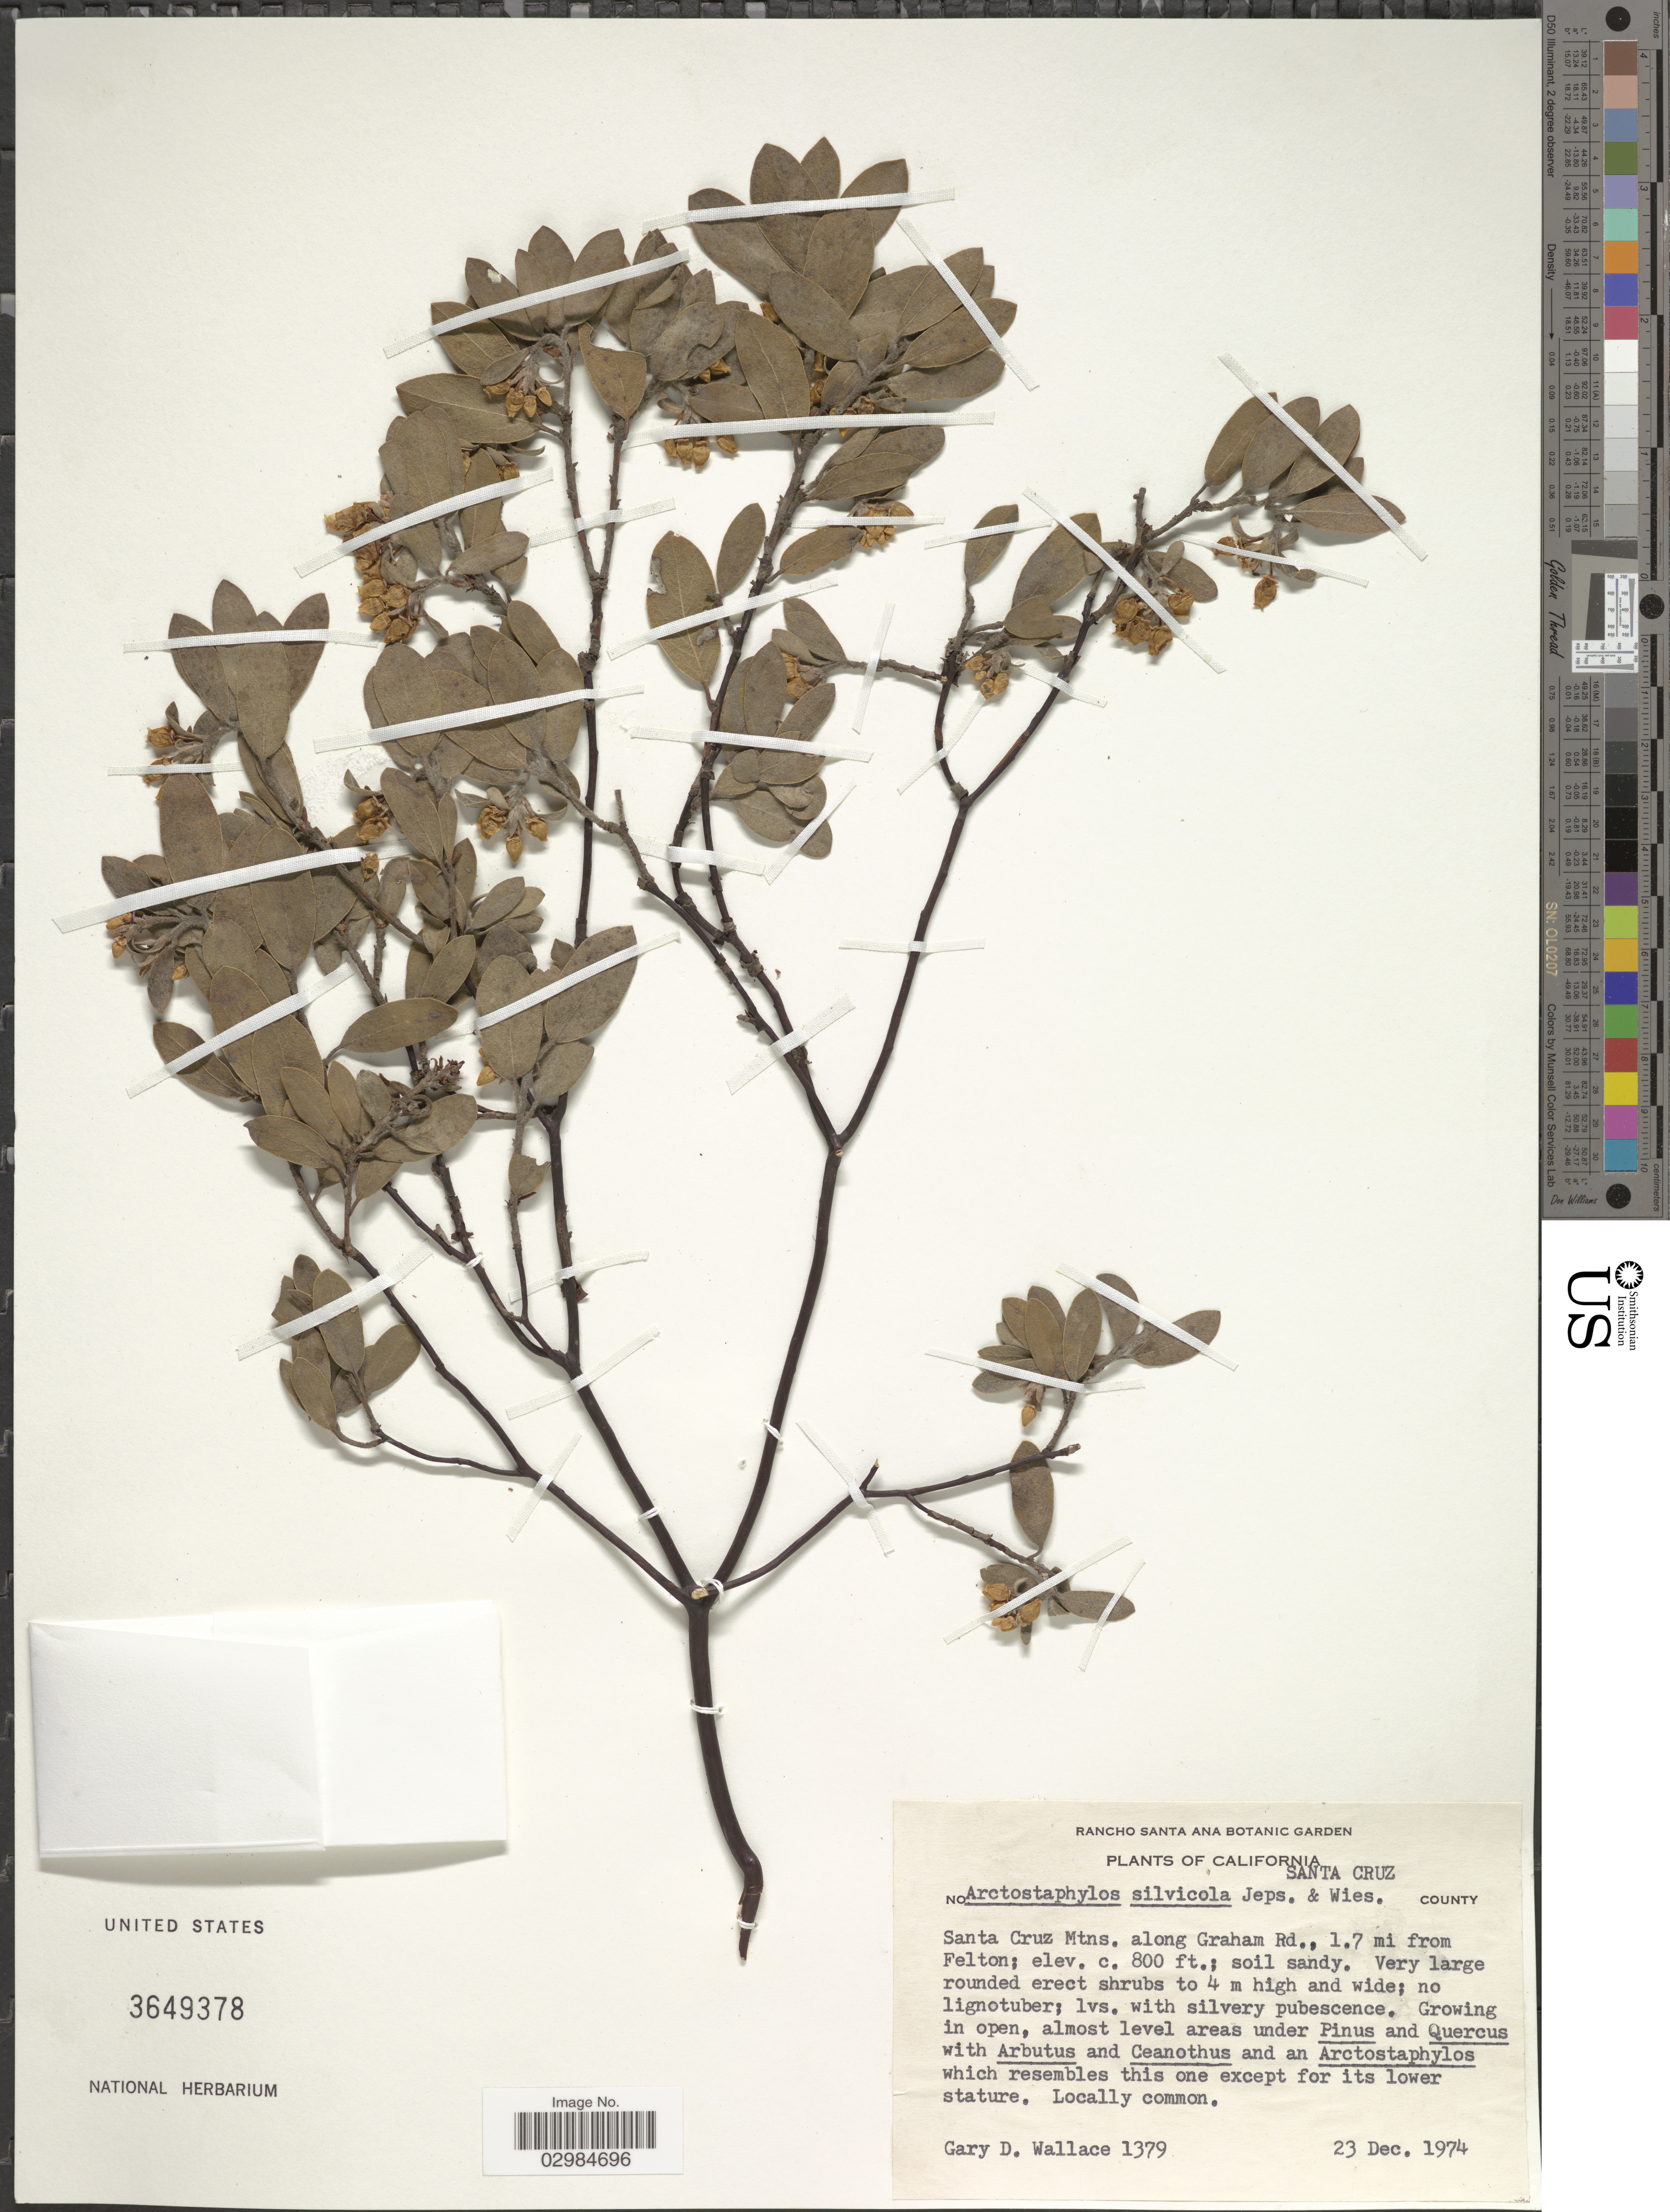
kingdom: Plantae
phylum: Tracheophyta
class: Magnoliopsida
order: Ericales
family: Ericaceae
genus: Arctostaphylos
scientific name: Arctostaphylos silvicola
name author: Jeps. & Wiesl.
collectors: G. D. Wallace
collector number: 1379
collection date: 1974-12-23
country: United States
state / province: California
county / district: Santa Cruz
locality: Santa Cruz. Santa Cruz Mtns. along Graham Rd., 1.7 mi from Felton.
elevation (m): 244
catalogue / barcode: US 3649378